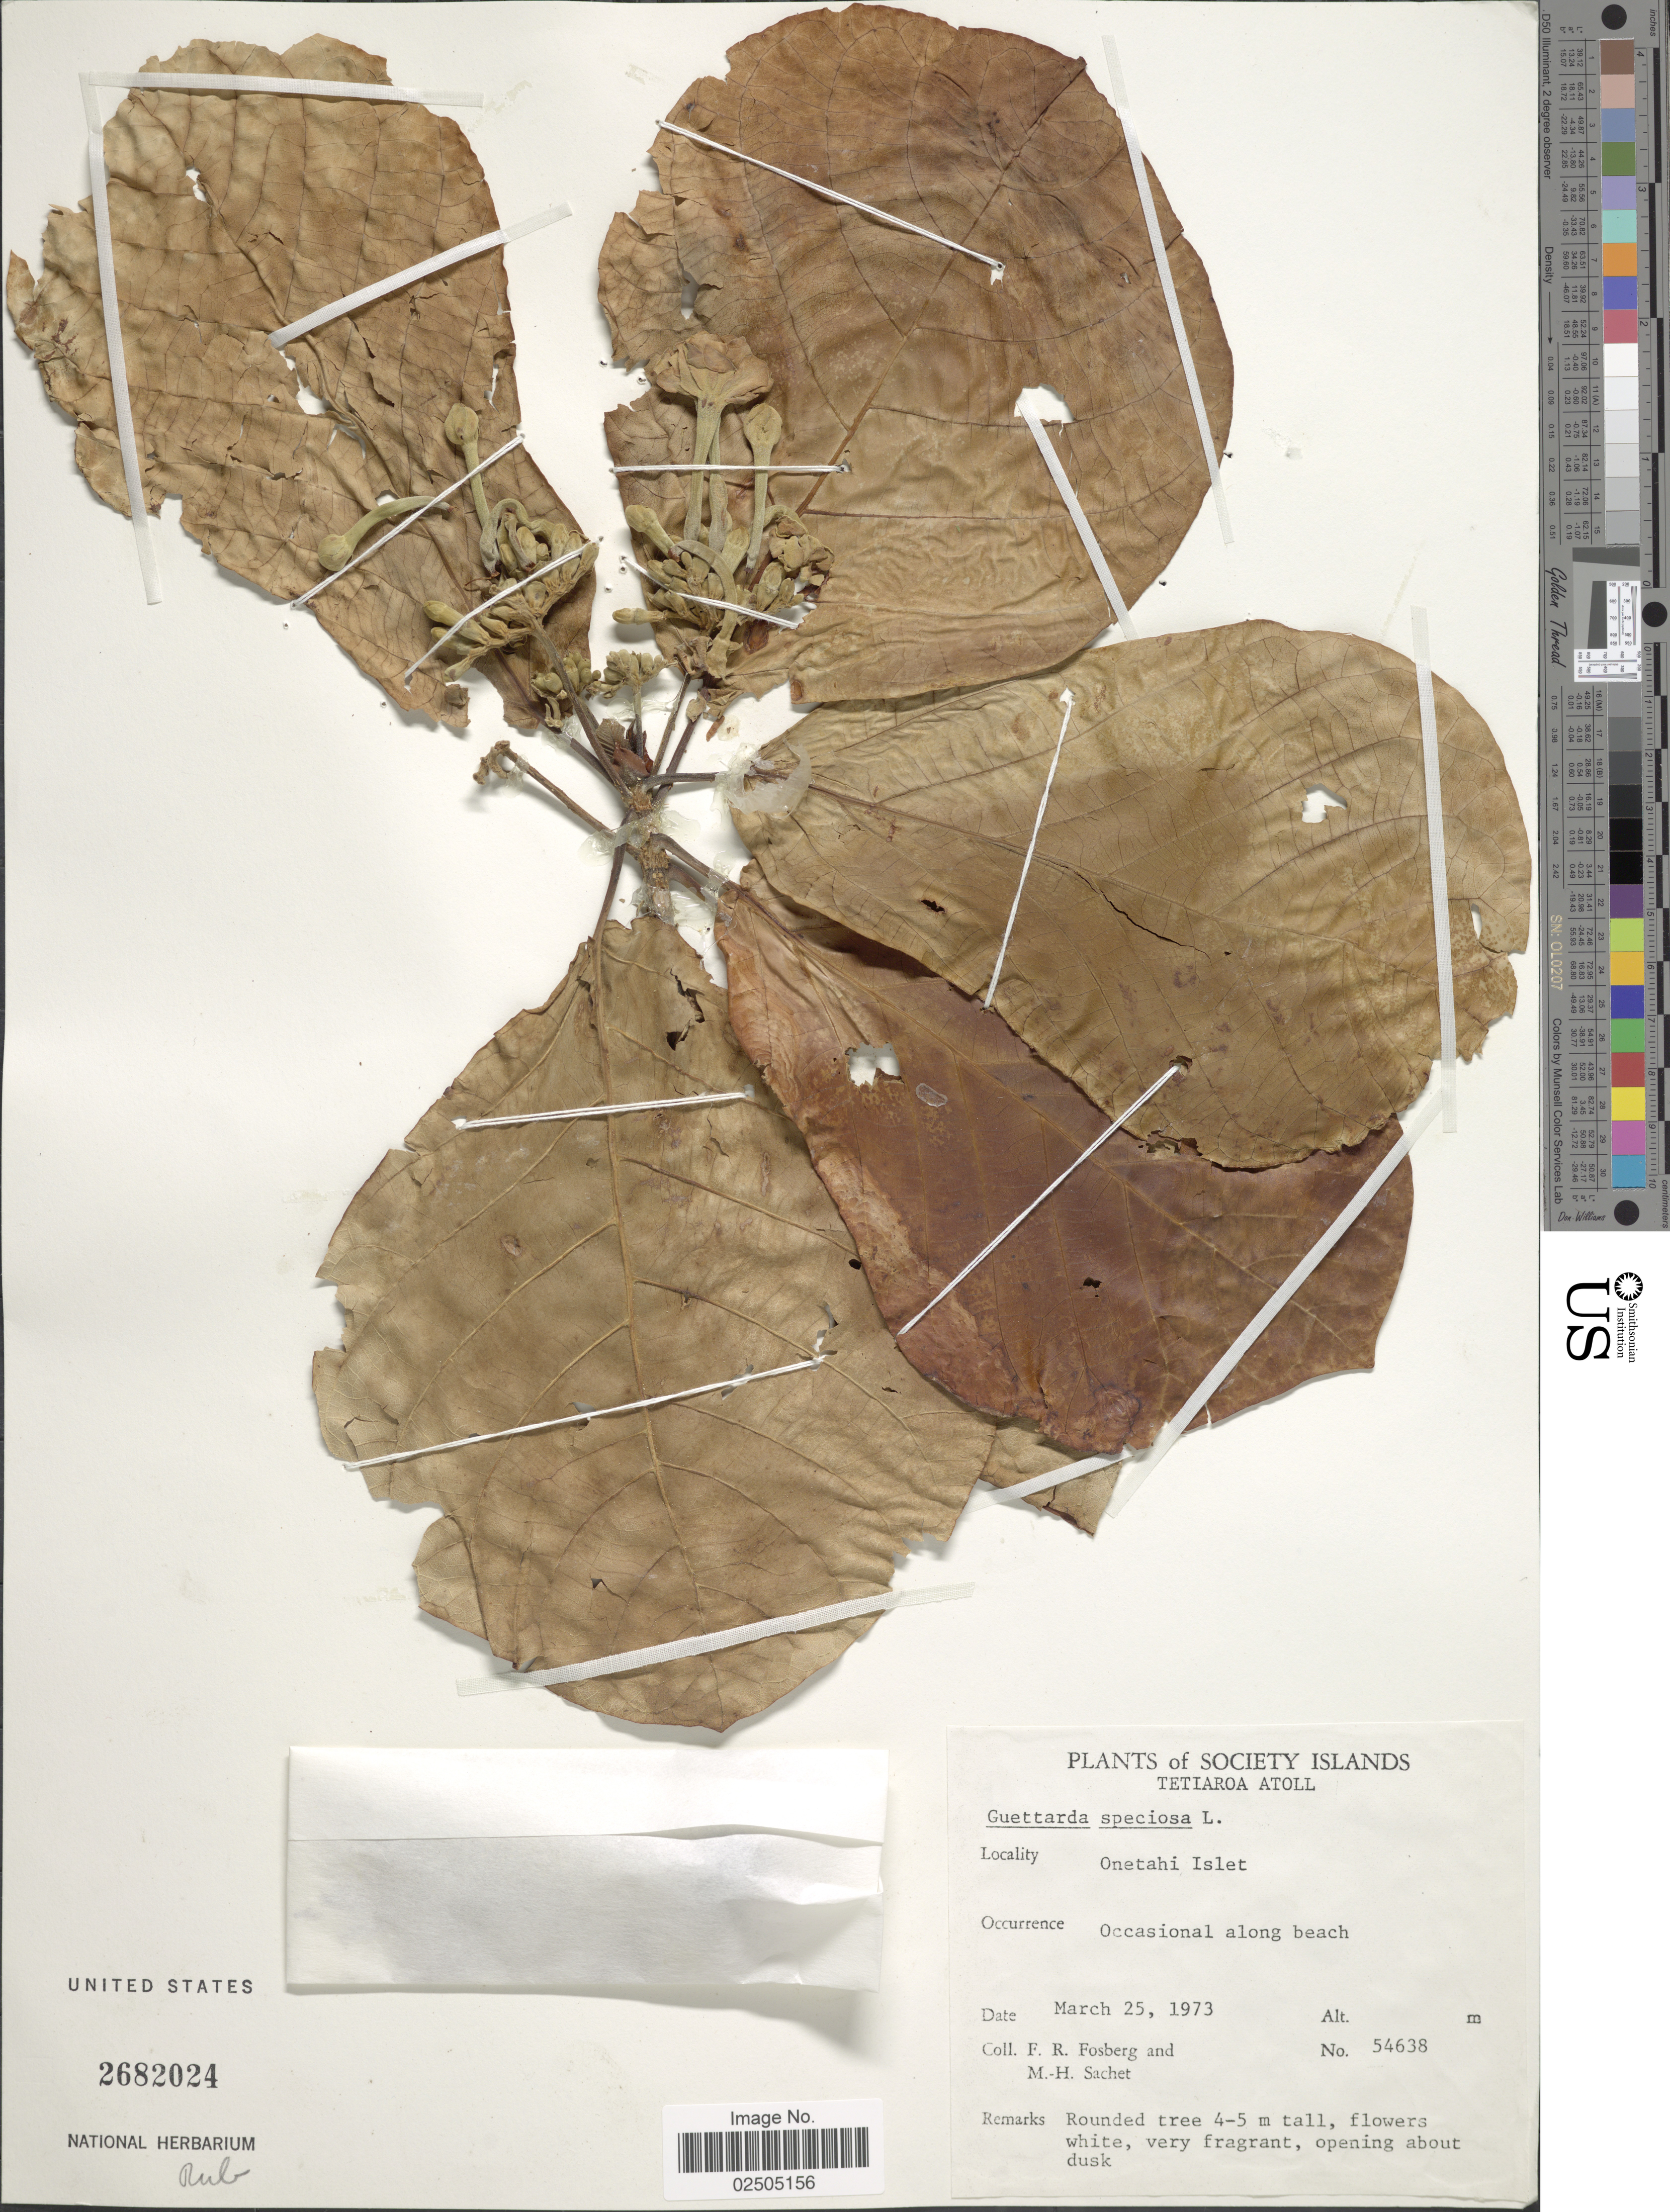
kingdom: Plantae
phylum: Tracheophyta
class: Magnoliopsida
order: Gentianales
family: Rubiaceae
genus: Guettarda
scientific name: Guettarda speciosa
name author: L.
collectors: F. R. Fosberg & M.-H. Sachet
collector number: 54638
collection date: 1973-03-25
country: French Polynesia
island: Tetiaroa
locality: Society Islands, Tetiaroa Atoll, Onetahi Islet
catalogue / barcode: US 2682024